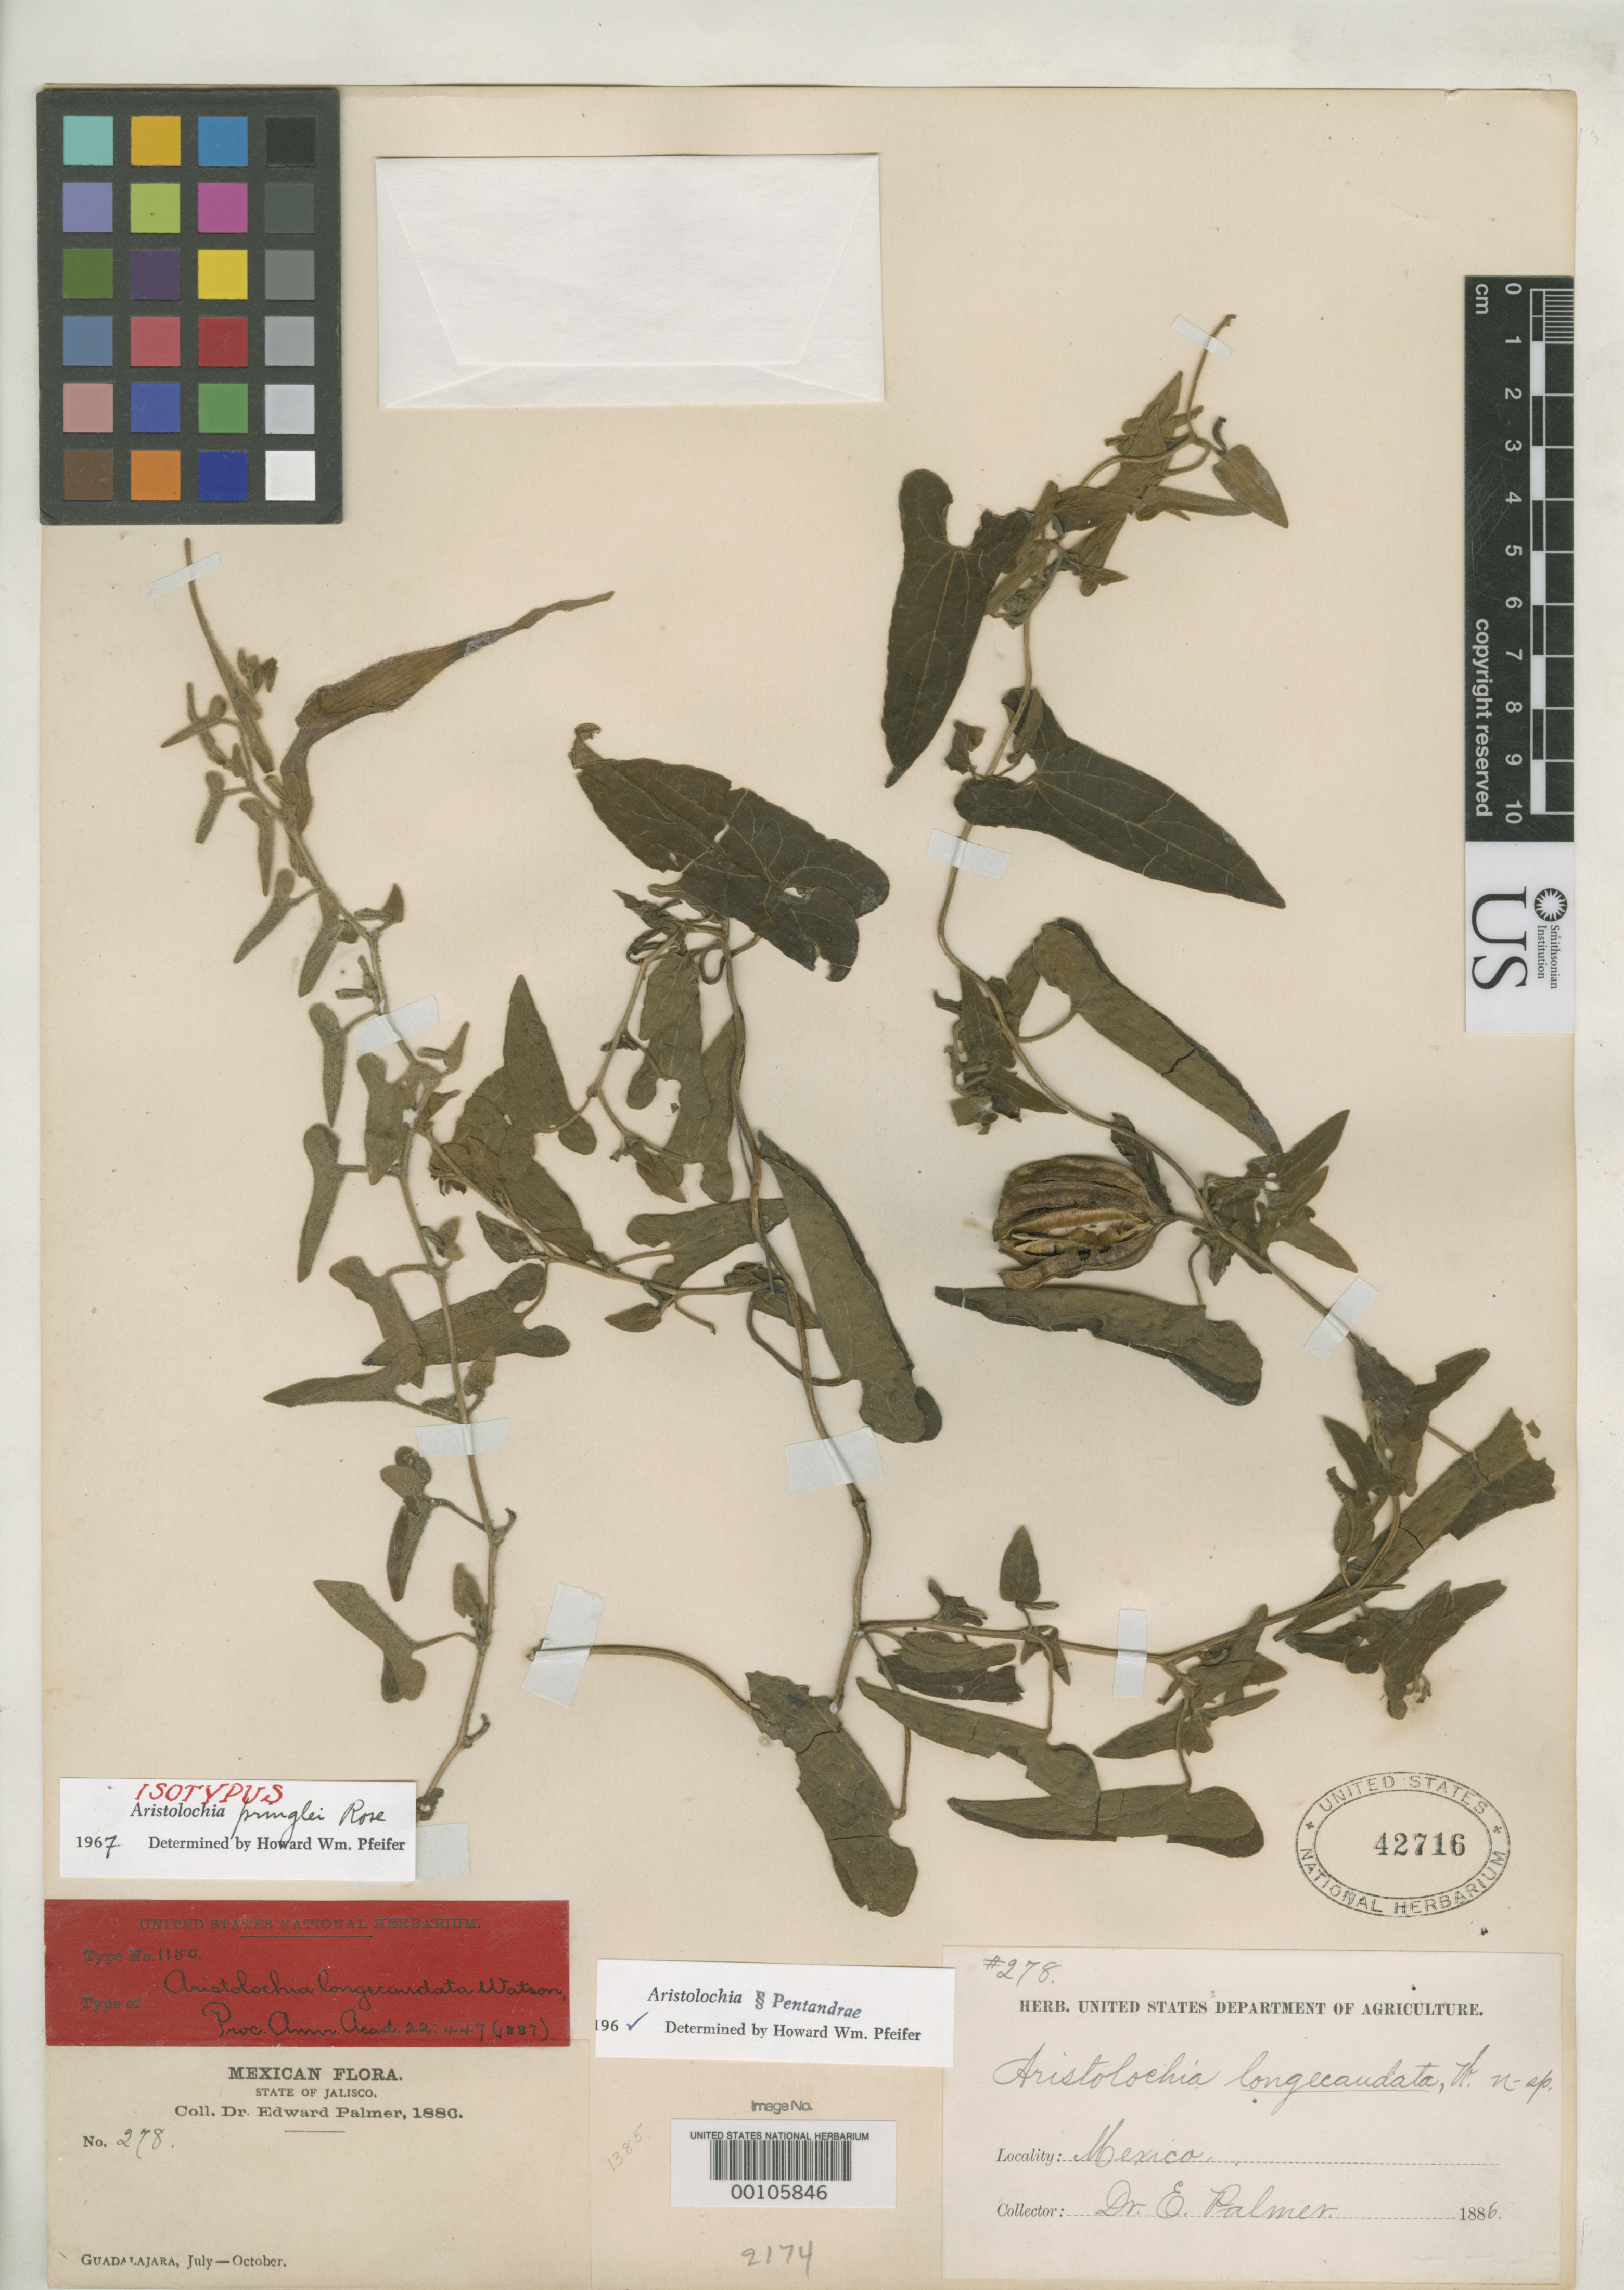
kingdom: Plantae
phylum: Tracheophyta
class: Magnoliopsida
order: Piperales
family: Aristolochiaceae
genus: Aristolochia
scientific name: Aristolochia longecaudata S. Watson, nom. illeg.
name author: S. Watson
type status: Isotype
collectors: E. Palmer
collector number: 278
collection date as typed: Jul 1886 to -- Oct 1886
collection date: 1886-07/1886-10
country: Mexico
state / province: Jalisco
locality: Guadalajara.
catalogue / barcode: US 42716